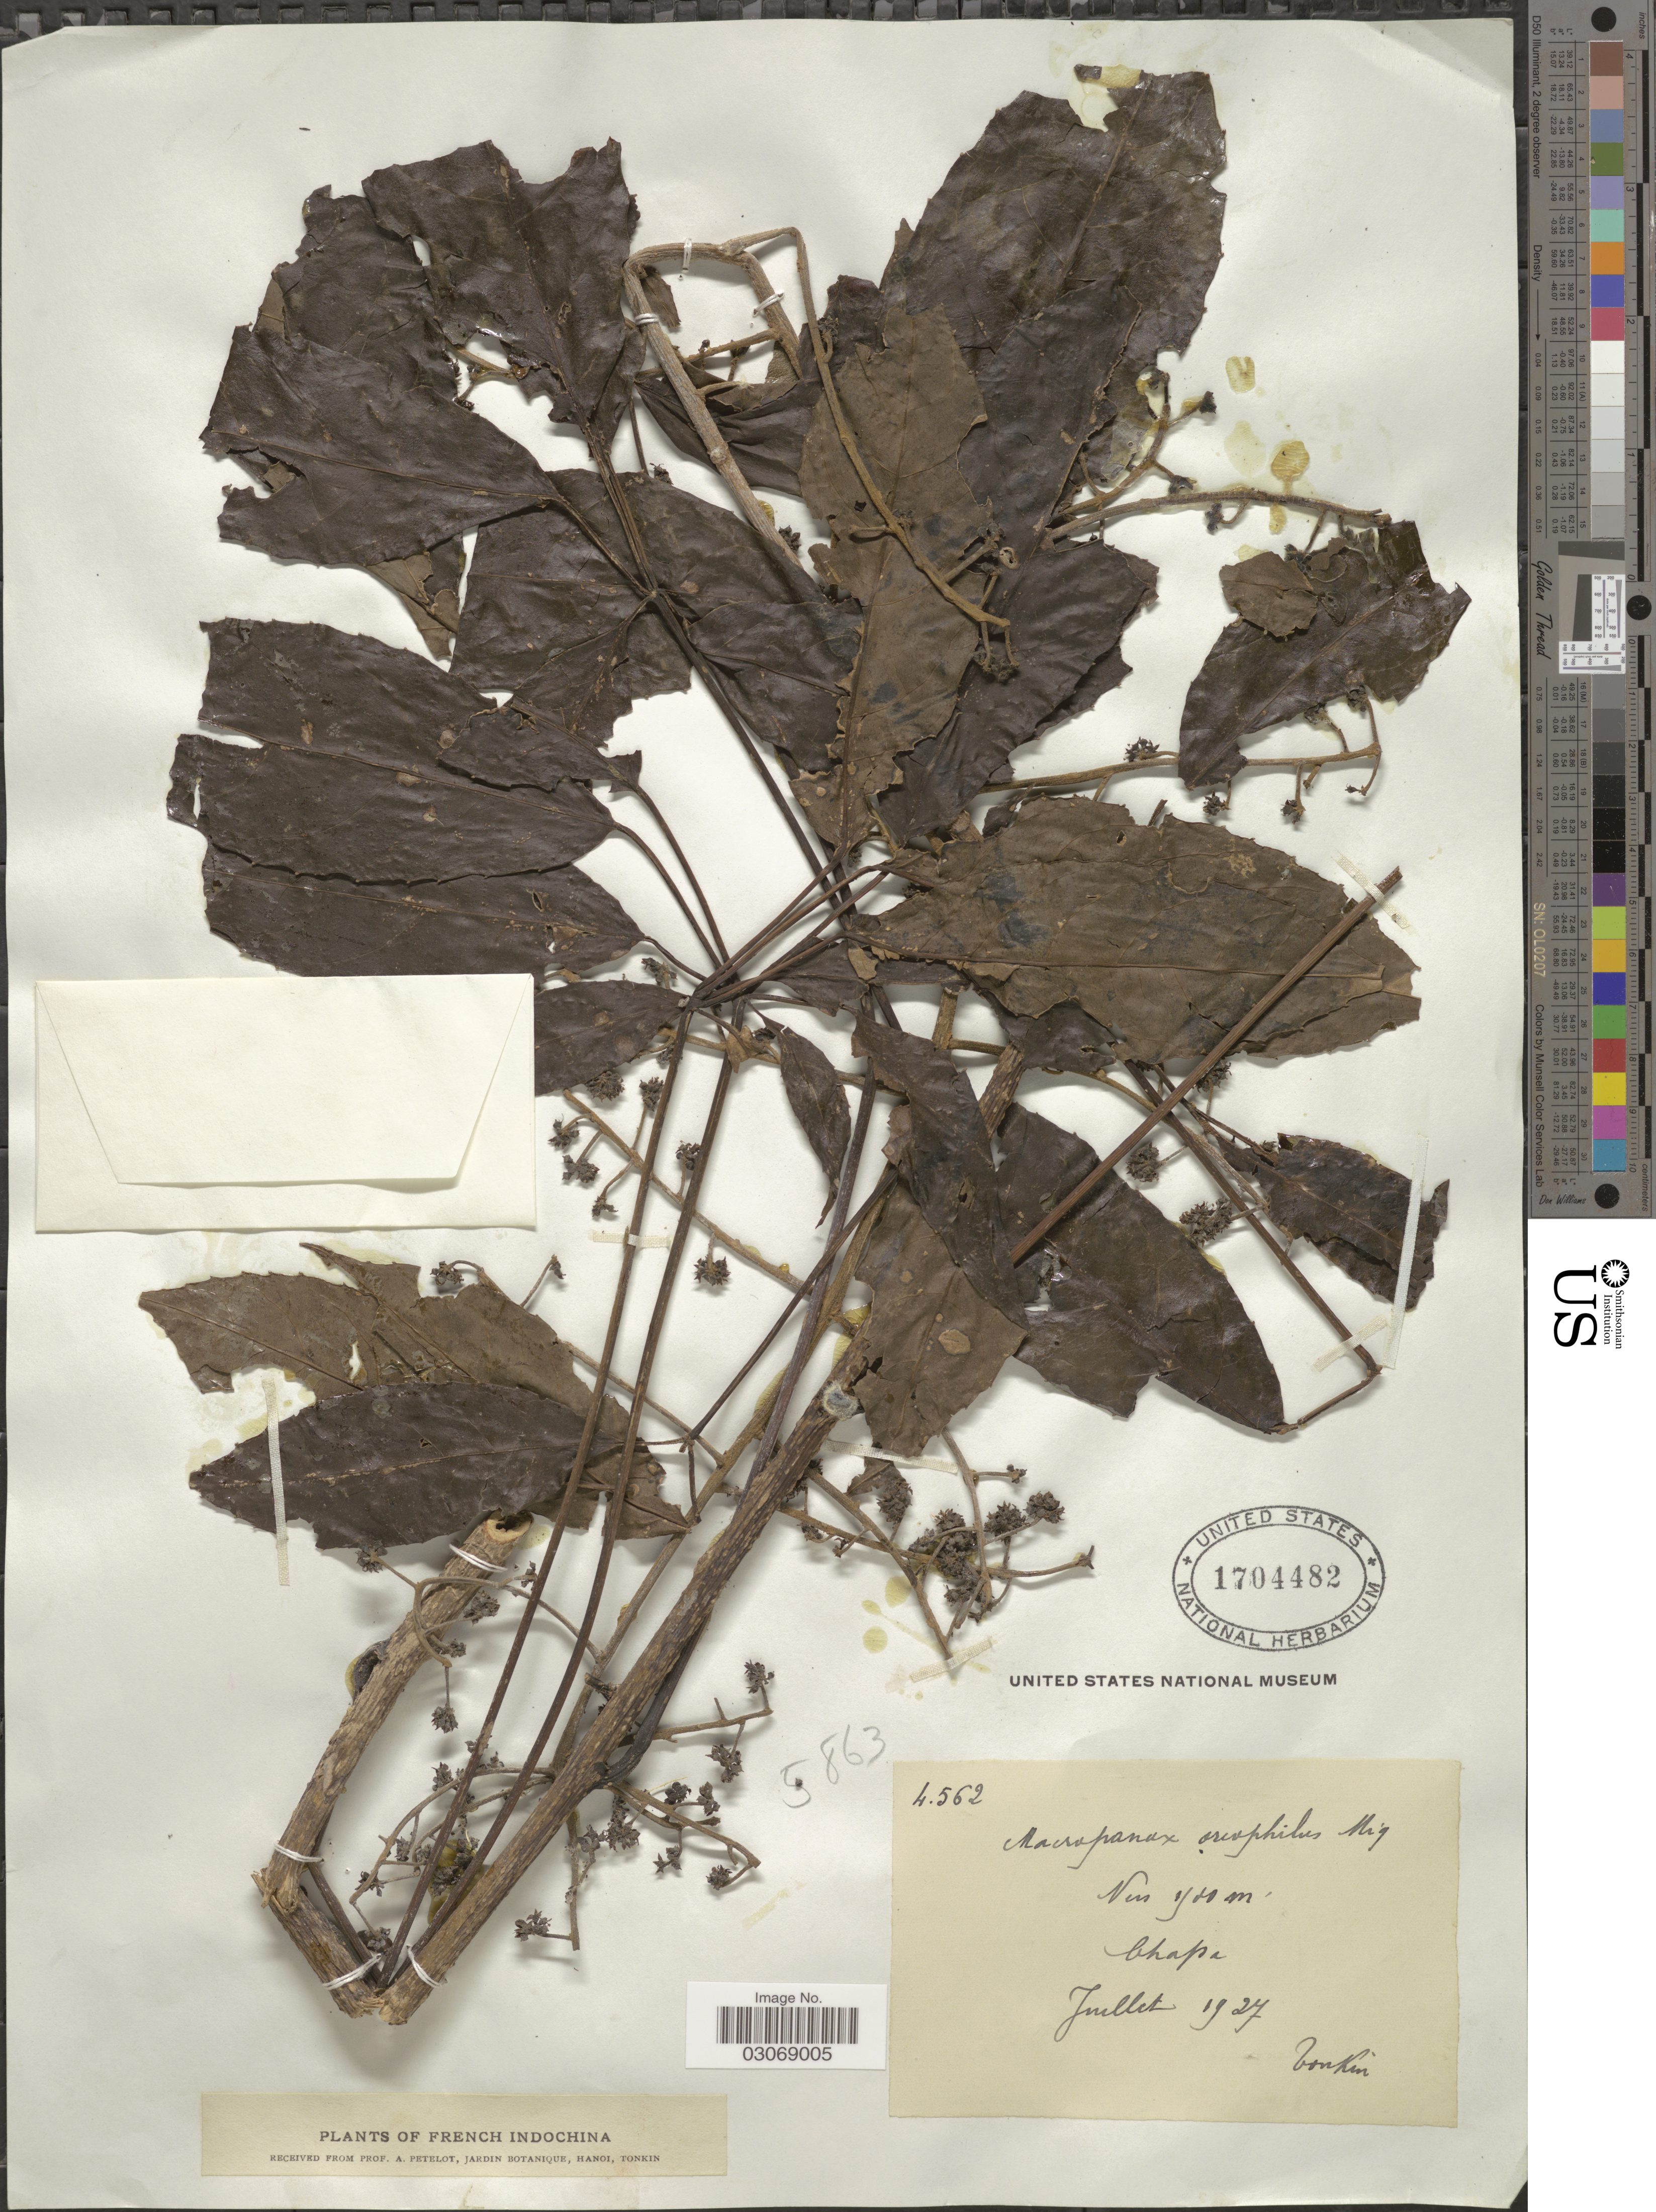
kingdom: Plantae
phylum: Tracheophyta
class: Magnoliopsida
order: Apiales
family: Araliaceae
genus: Macropanax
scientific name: Macropanax dispermus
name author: (Blume) Kuntze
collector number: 4562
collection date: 1927-07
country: Vietnam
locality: French Indochina. Chapa.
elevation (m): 1900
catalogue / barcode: US 1704482